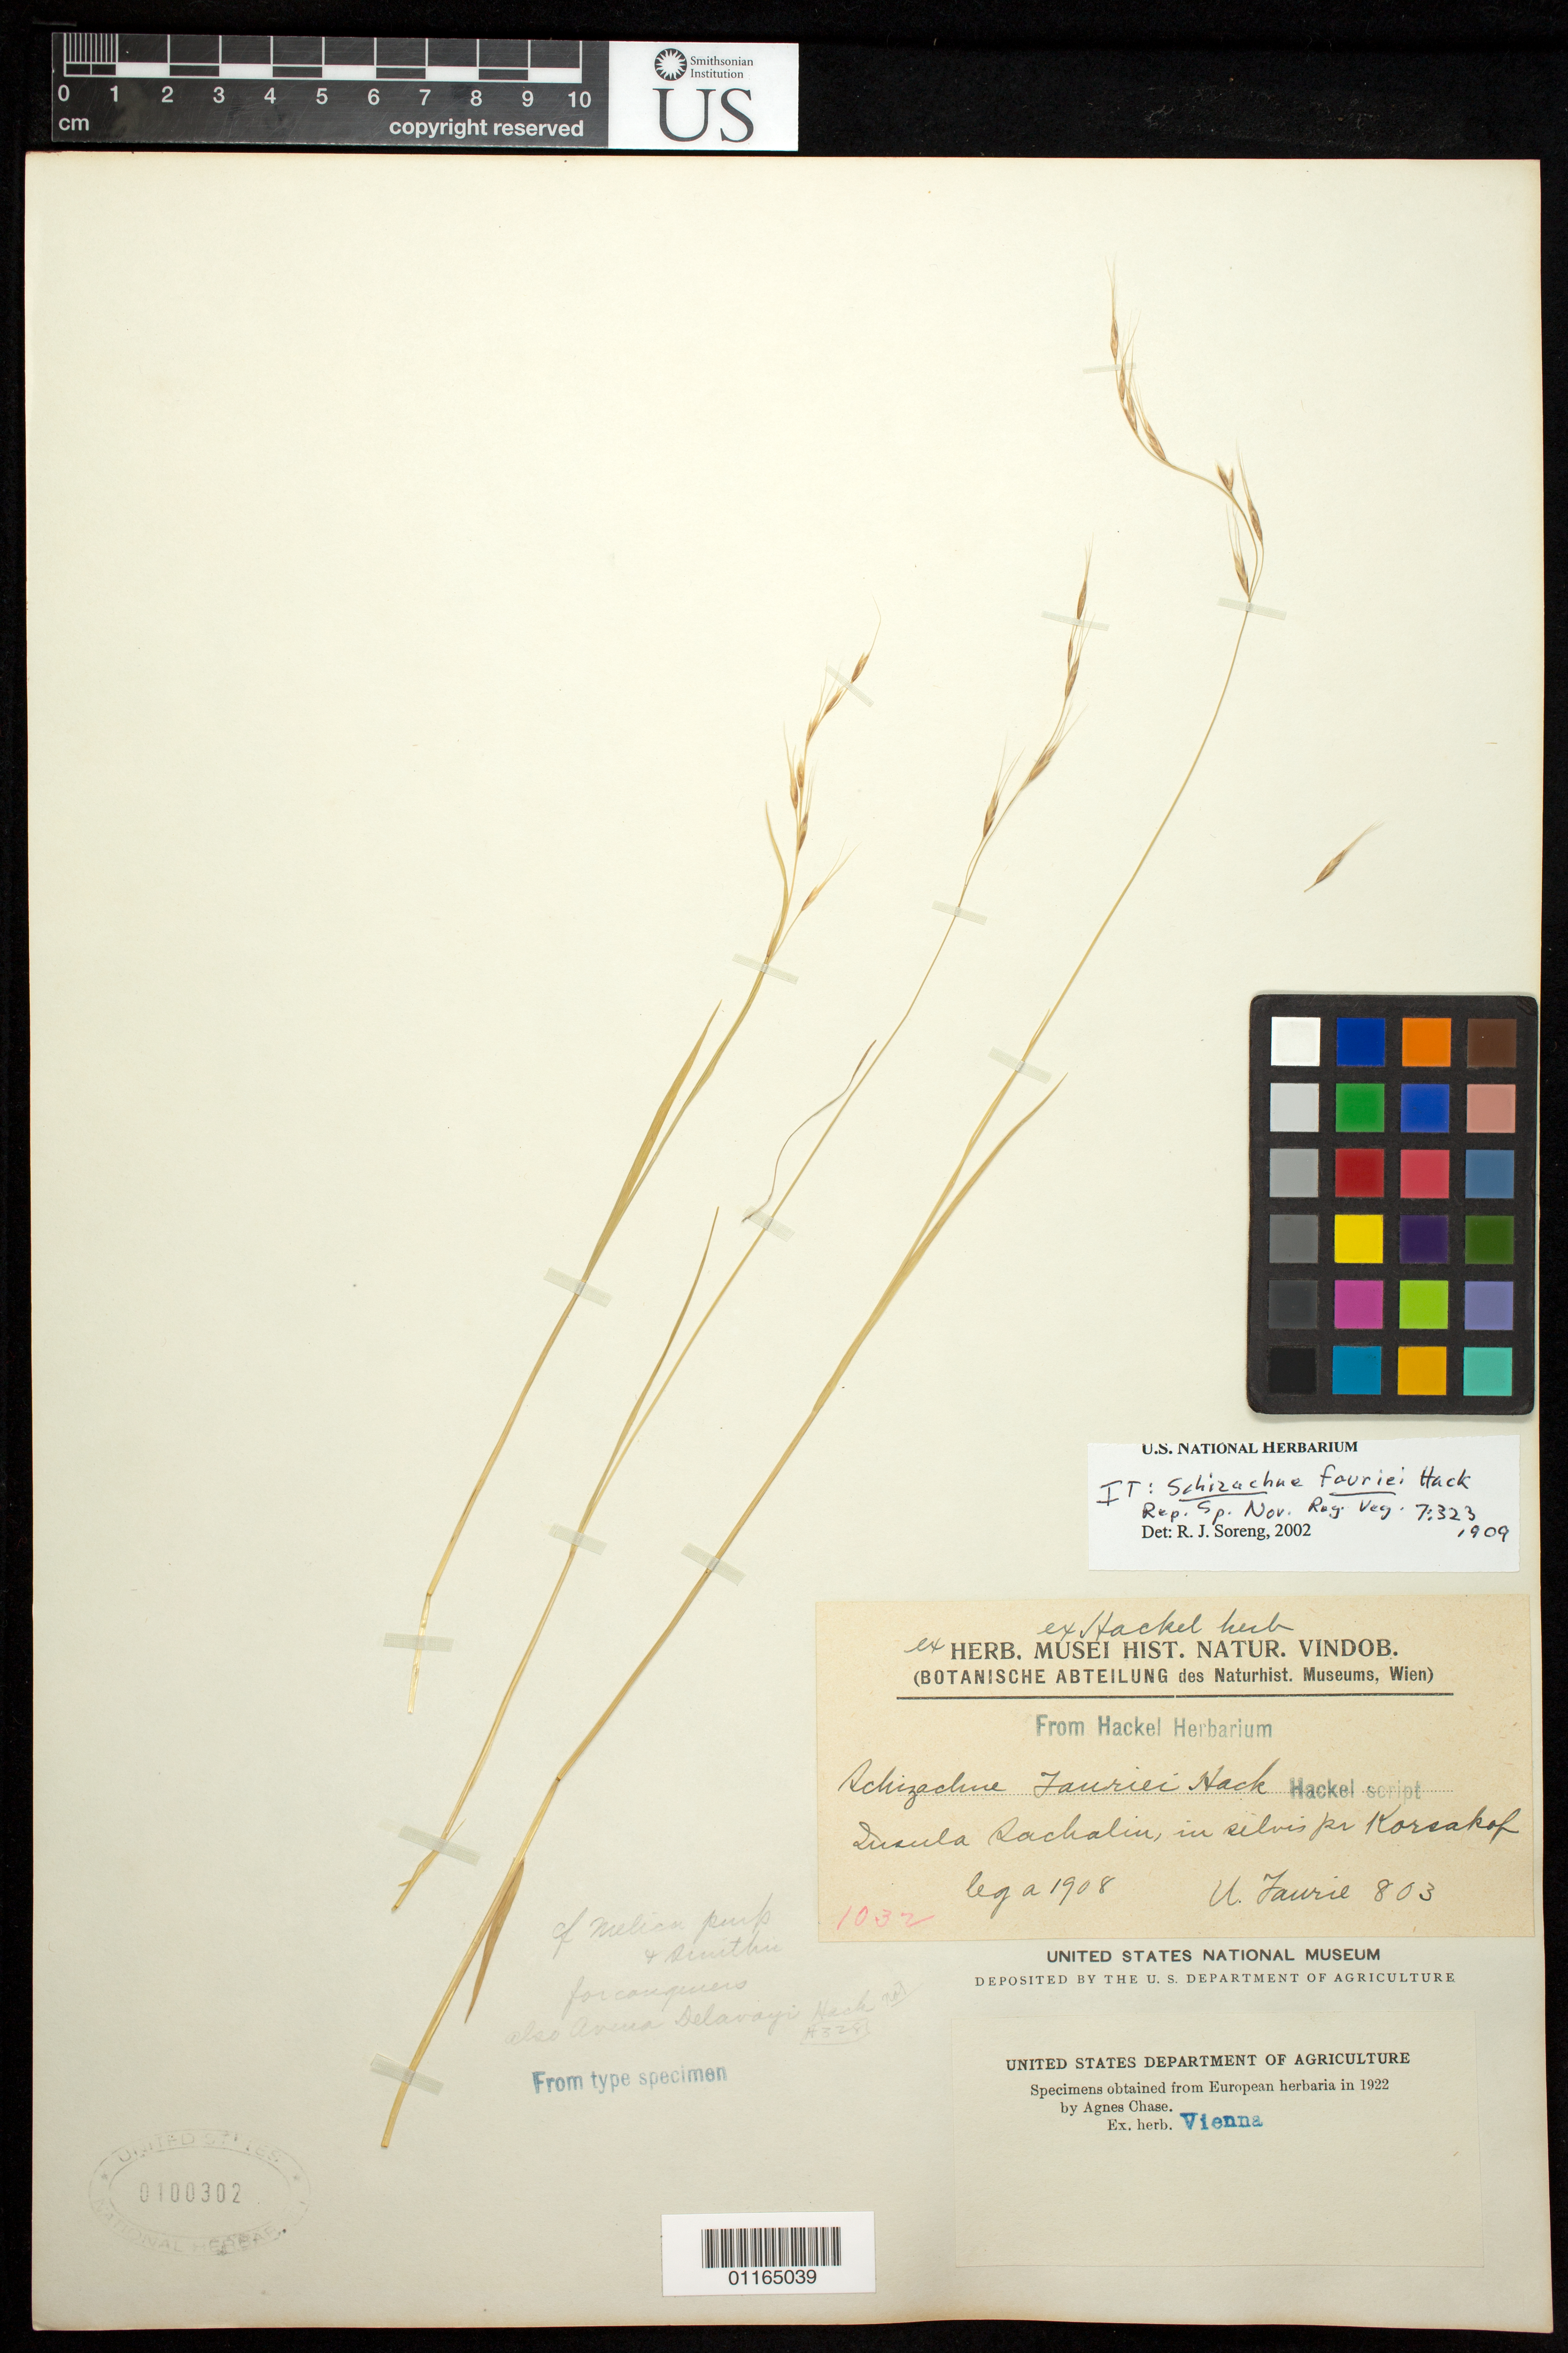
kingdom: Plantae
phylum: Tracheophyta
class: Liliopsida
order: Poales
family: Poaceae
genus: Schizachne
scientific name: Schizachne fauriei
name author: Hack.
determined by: Soreng, Robert J., Research Associate (BOT), Smithsonian Institution - National Museum of Natural History (UNITED STATES)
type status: Isotype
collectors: U. Faurie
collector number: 803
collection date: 1908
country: Russian Federation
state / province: Sakhalin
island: Sakhalin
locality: Insula Sachalin, in silvis pr. Korsakof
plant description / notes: ex herb Vienna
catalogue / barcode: US 100302